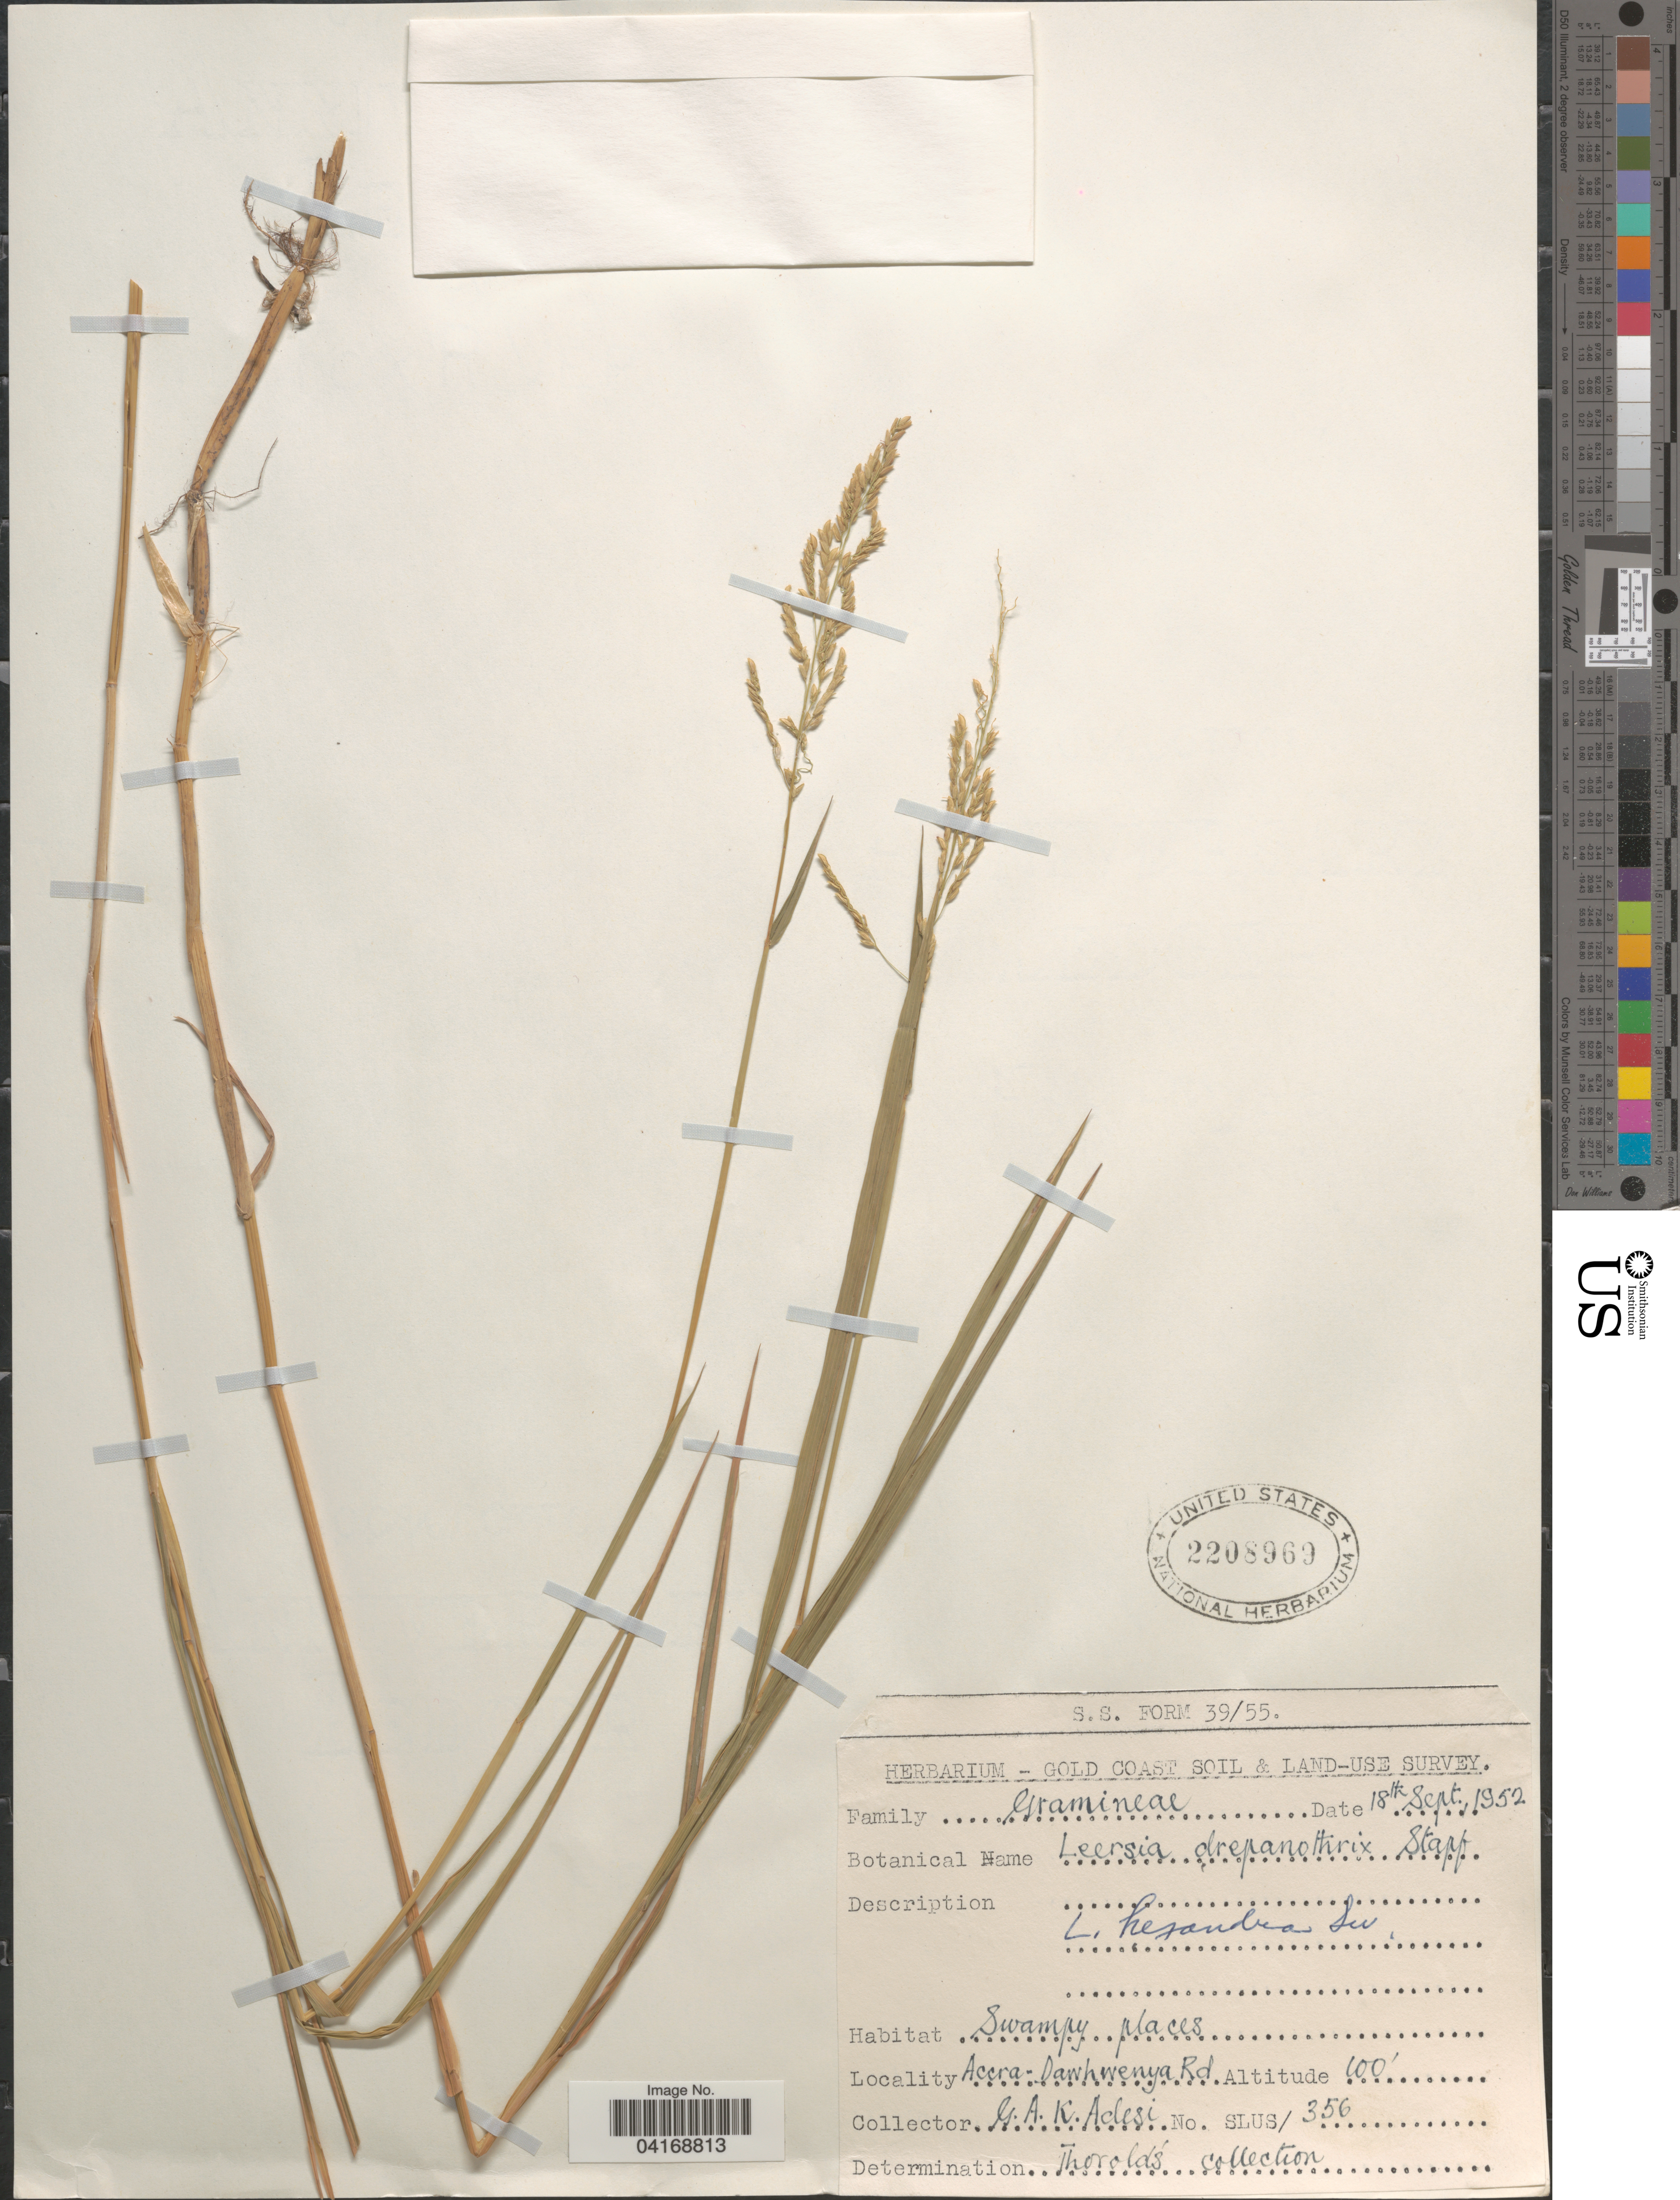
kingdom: Plantae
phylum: Tracheophyta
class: Liliopsida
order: Poales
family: Poaceae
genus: Leersia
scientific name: Leersia hexandra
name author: Sw.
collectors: G. A. K. Adesi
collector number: SLUS/356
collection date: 1952-09-18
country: Ghana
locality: Gold Coast Soil & Land-Use Survey. Accra-Dawhwenya Rd.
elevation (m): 30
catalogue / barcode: US 2208969